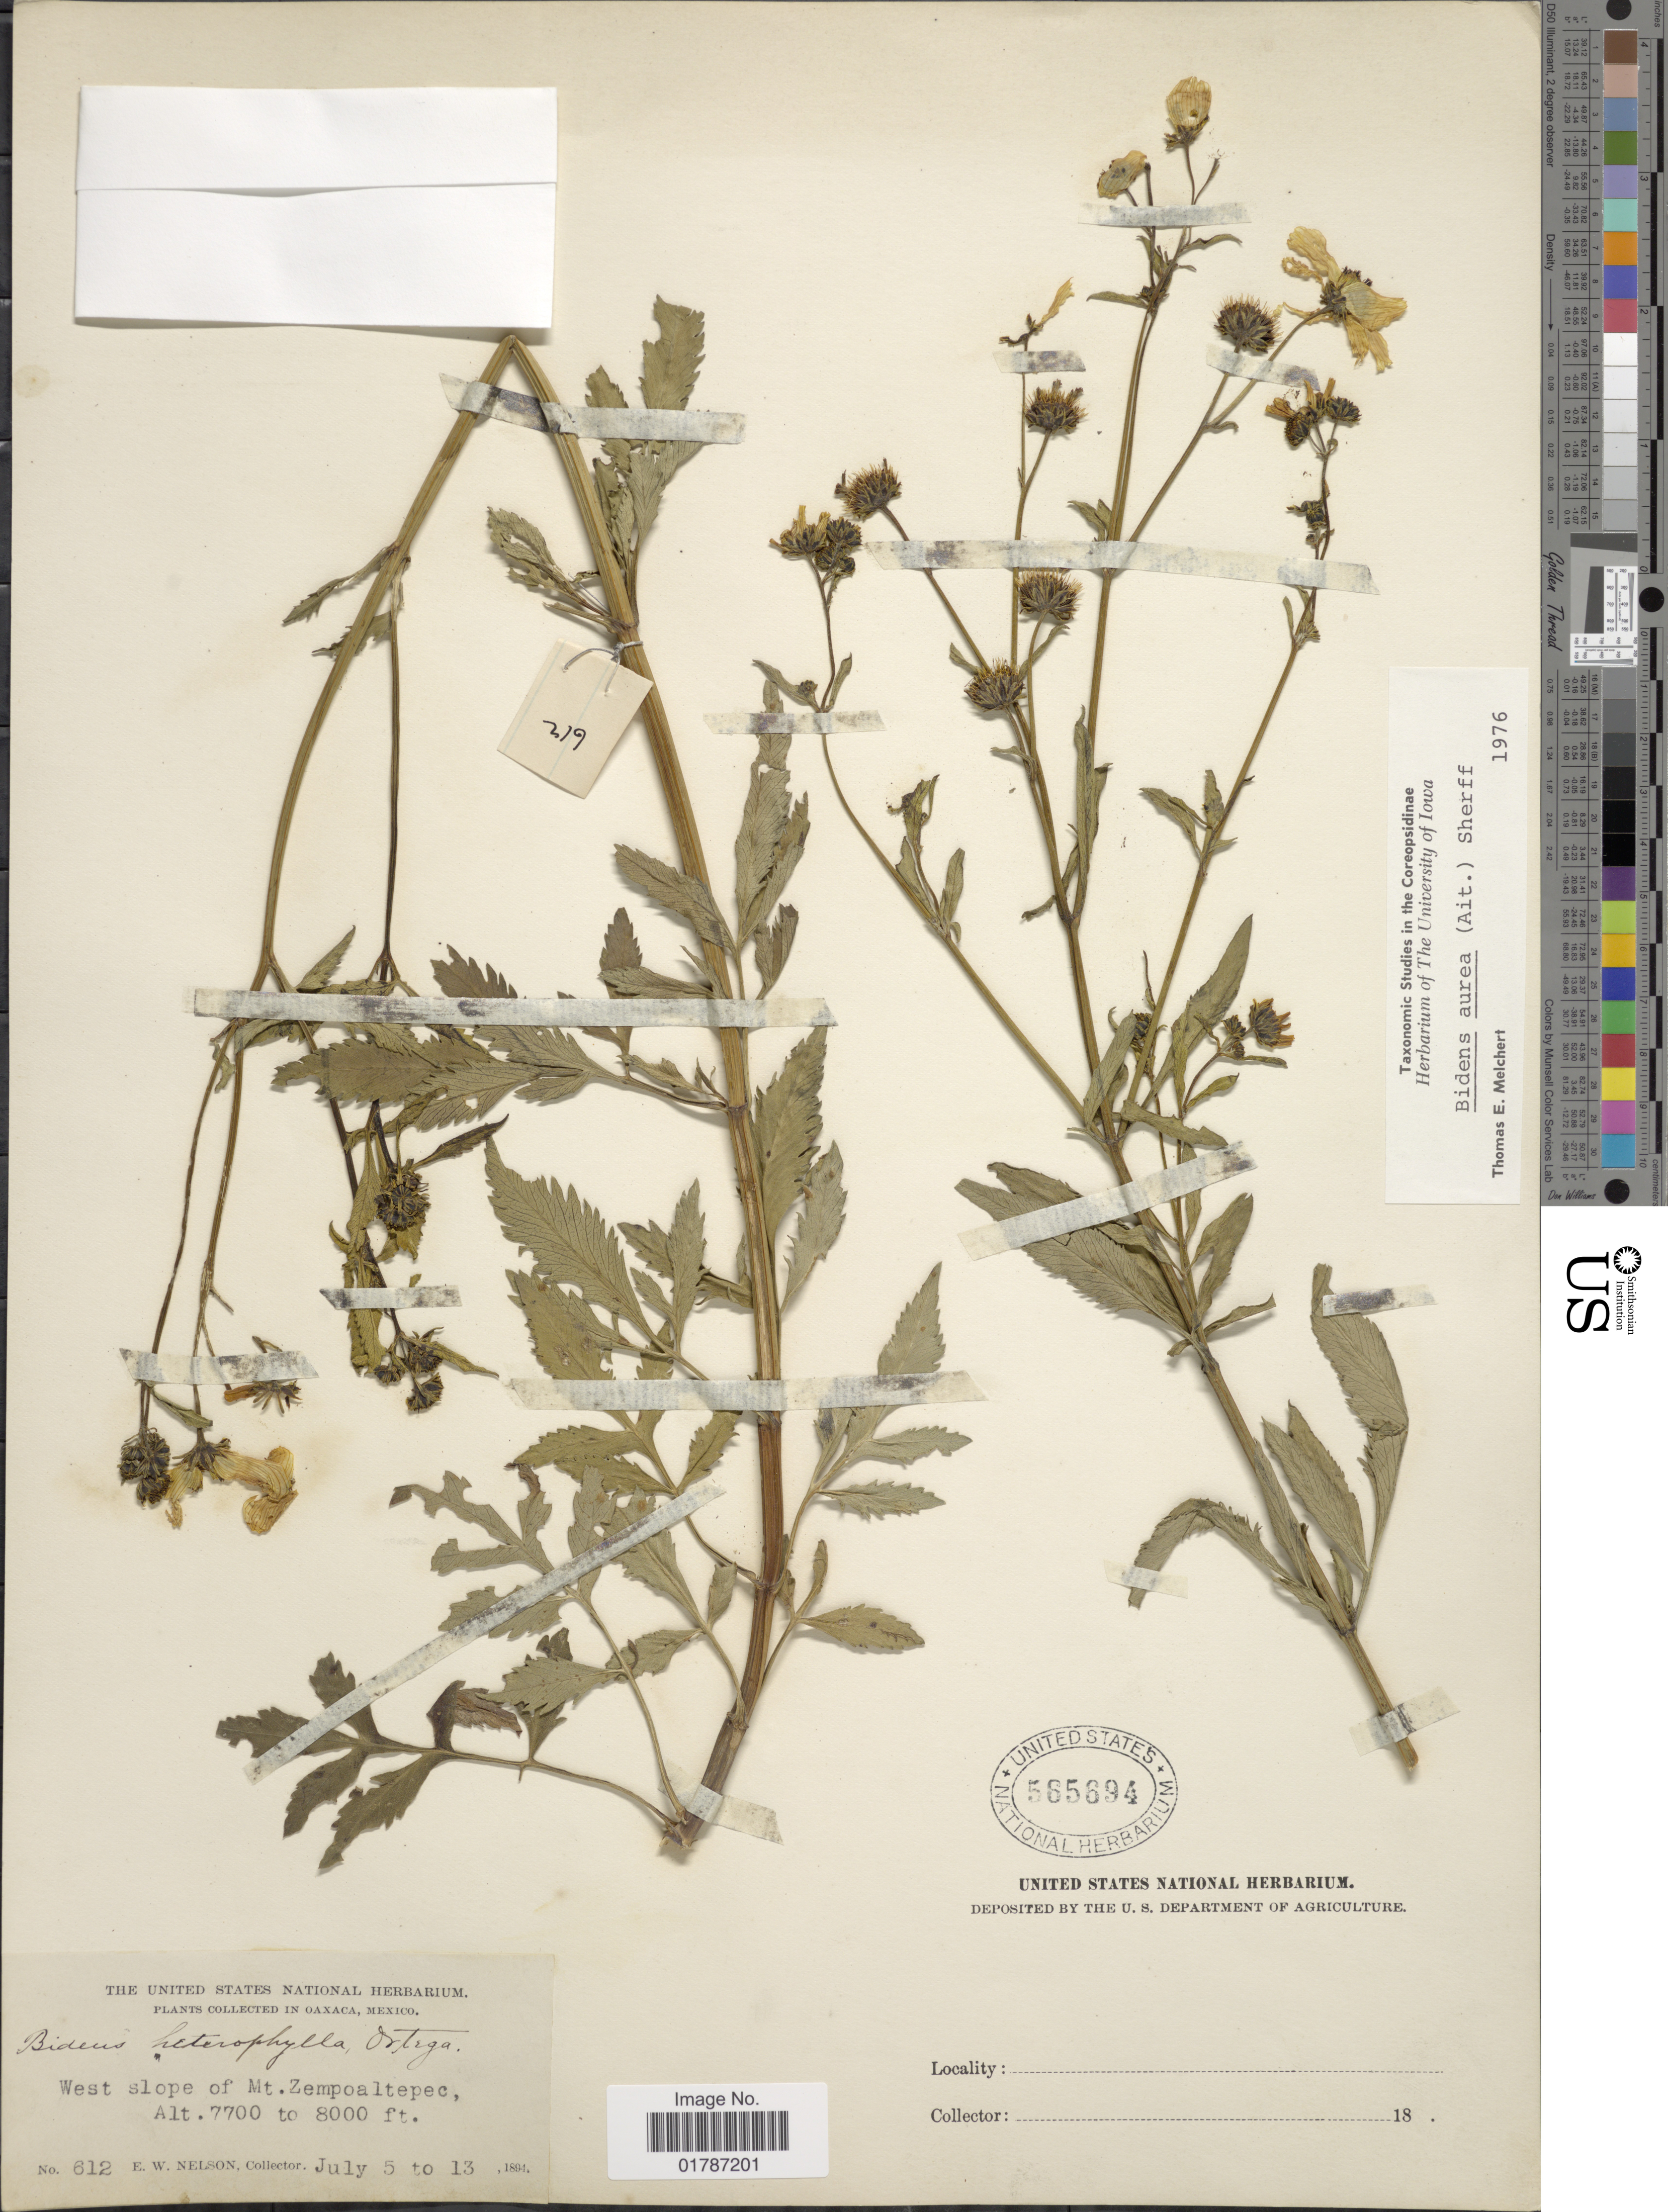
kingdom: Plantae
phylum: Tracheophyta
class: Magnoliopsida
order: Asterales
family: Asteraceae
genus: Bidens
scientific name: Bidens aurea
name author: (Aiton) Sherff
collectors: E. W. Nelson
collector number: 612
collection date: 1894-07-05/1894-07-13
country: Mexico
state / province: Oaxaca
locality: In Oaxaca, Mexico, West slope of Mt. Zempoaltepec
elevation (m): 2347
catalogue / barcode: US 565694